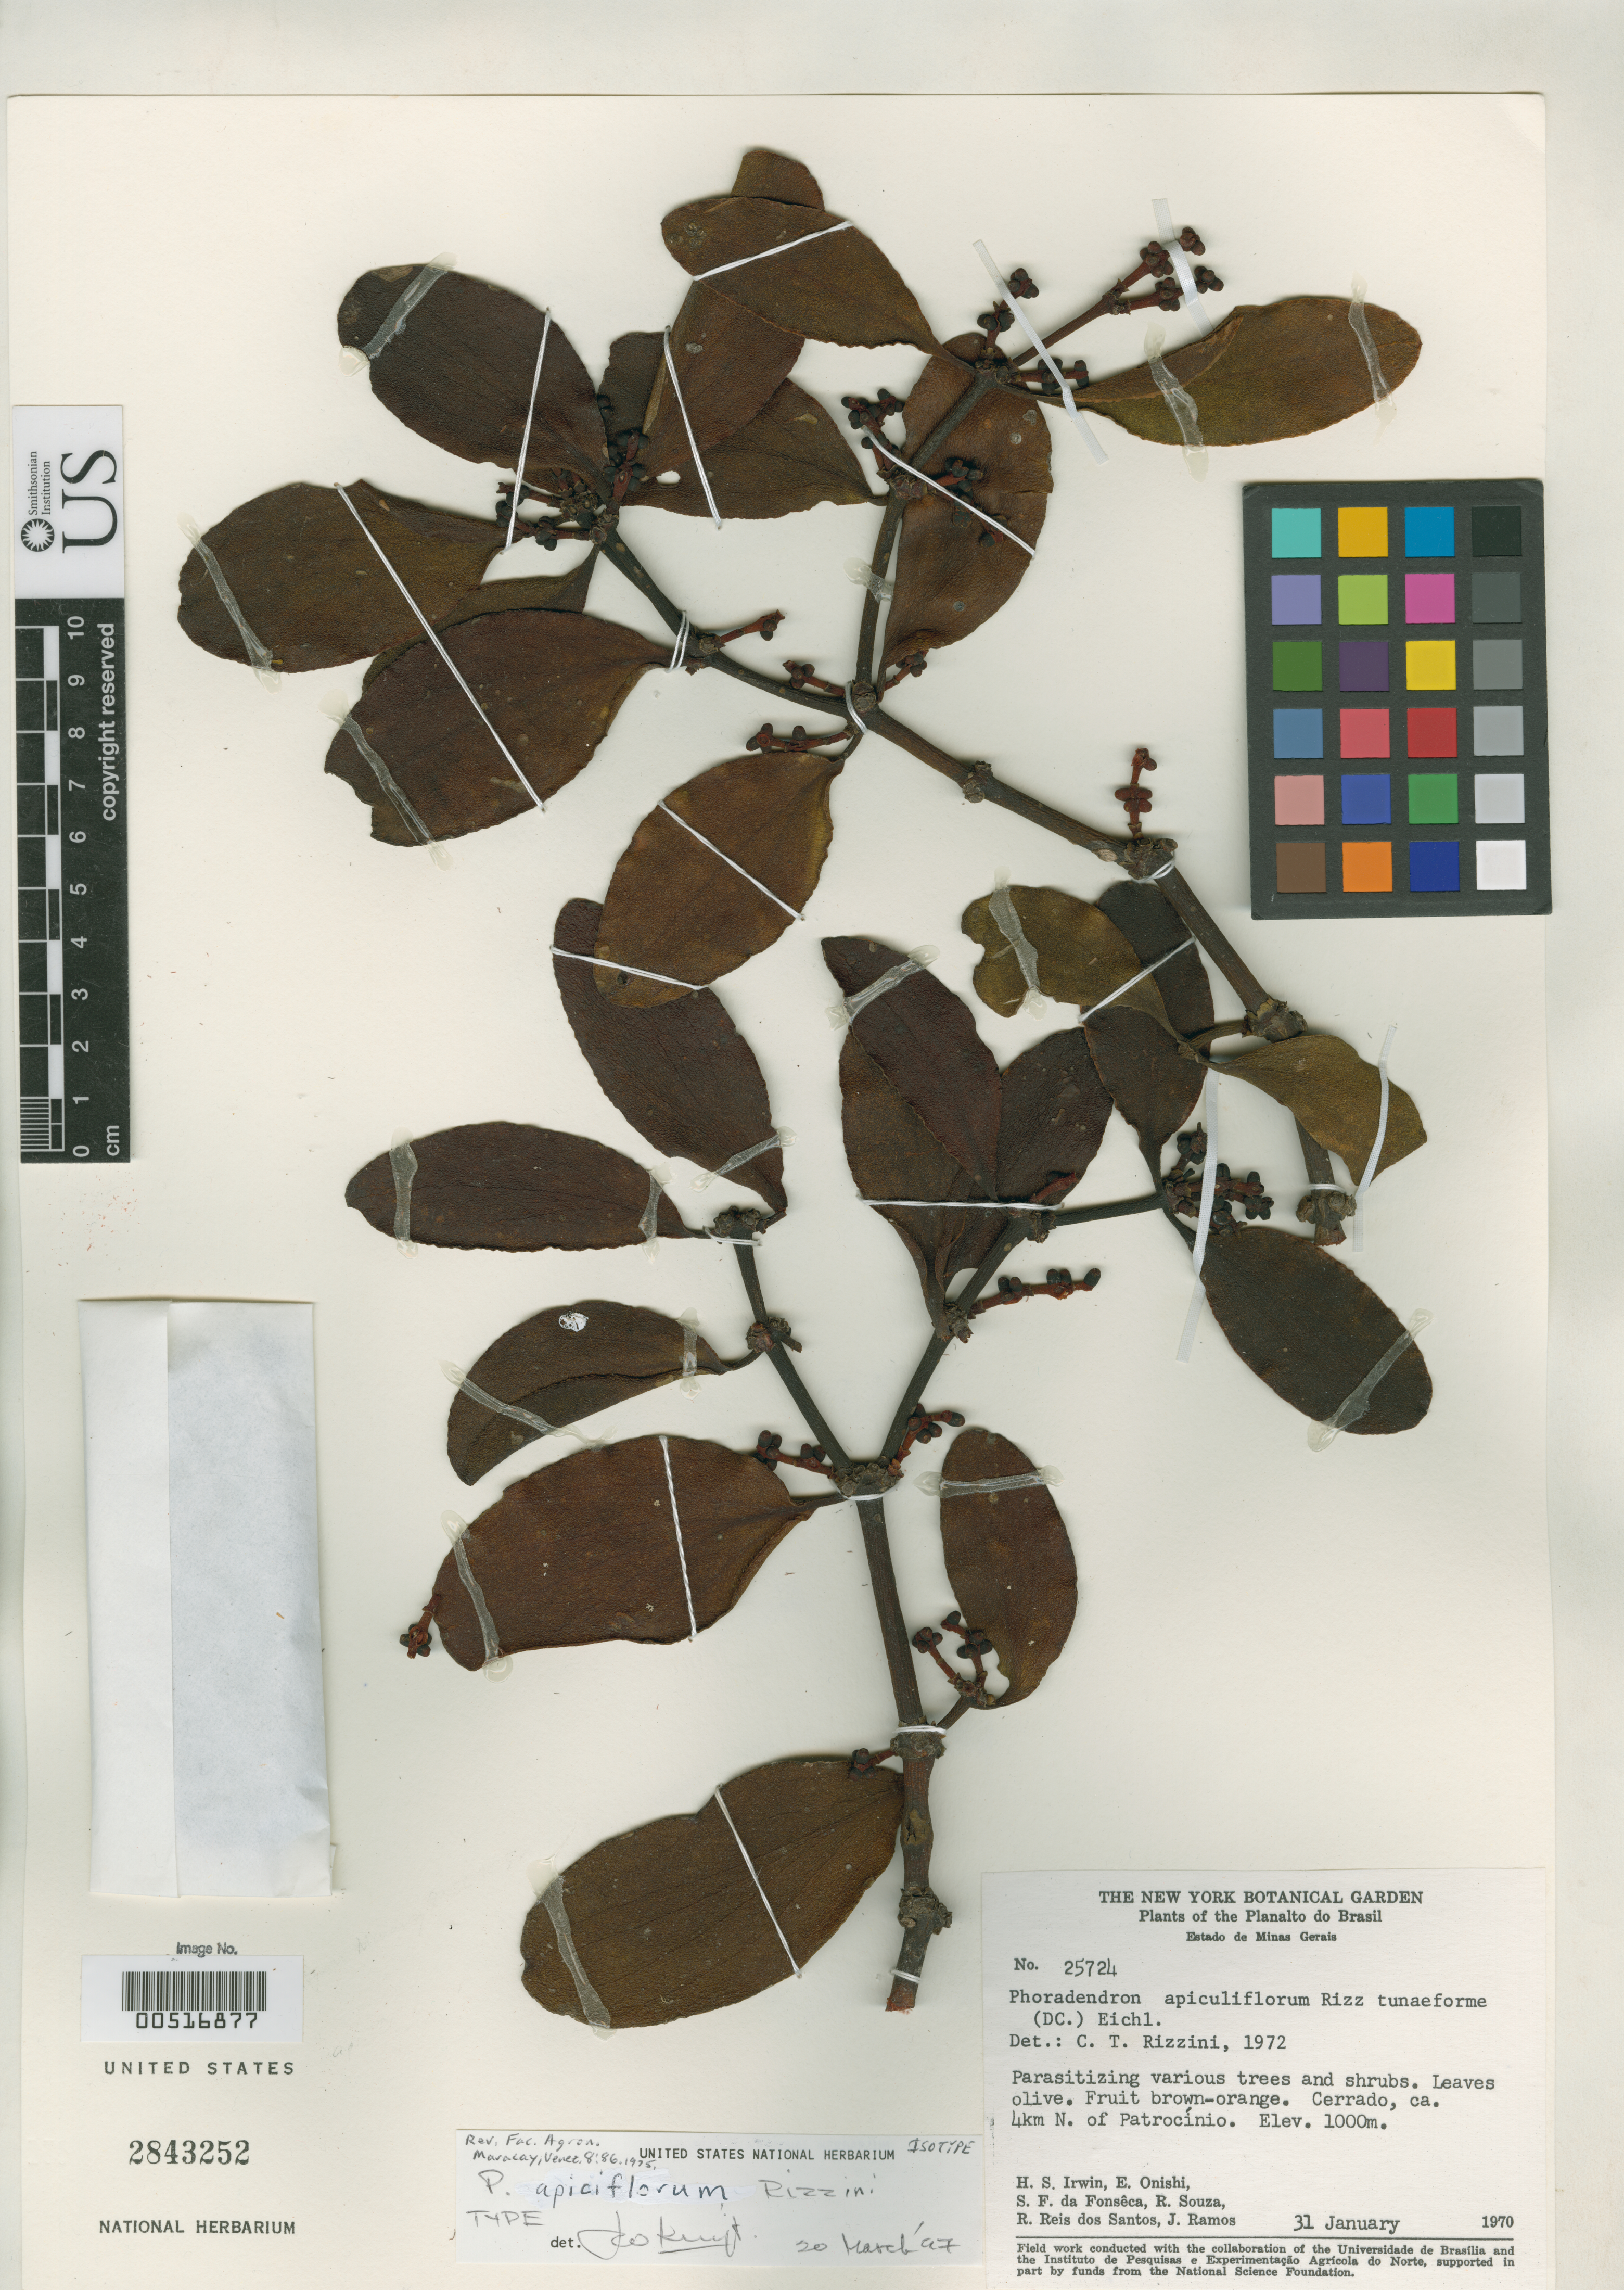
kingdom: Plantae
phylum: Tracheophyta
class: Magnoliopsida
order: Santalales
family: Viscaceae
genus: Phoradendron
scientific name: Phoradendron apiciflorum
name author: Rizzini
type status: Isotype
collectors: H. Irwin, E. Onishi, S. F. Fonsêca, R. Souza, R. G. P. Santos & J. F. Ramos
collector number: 25724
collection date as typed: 31 Jan 1970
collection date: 1970-01-31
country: Brazil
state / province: Minas Gerais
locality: Cerrado, ca. 4 km N of Patrocinio.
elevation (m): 1000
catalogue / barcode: US 2843252